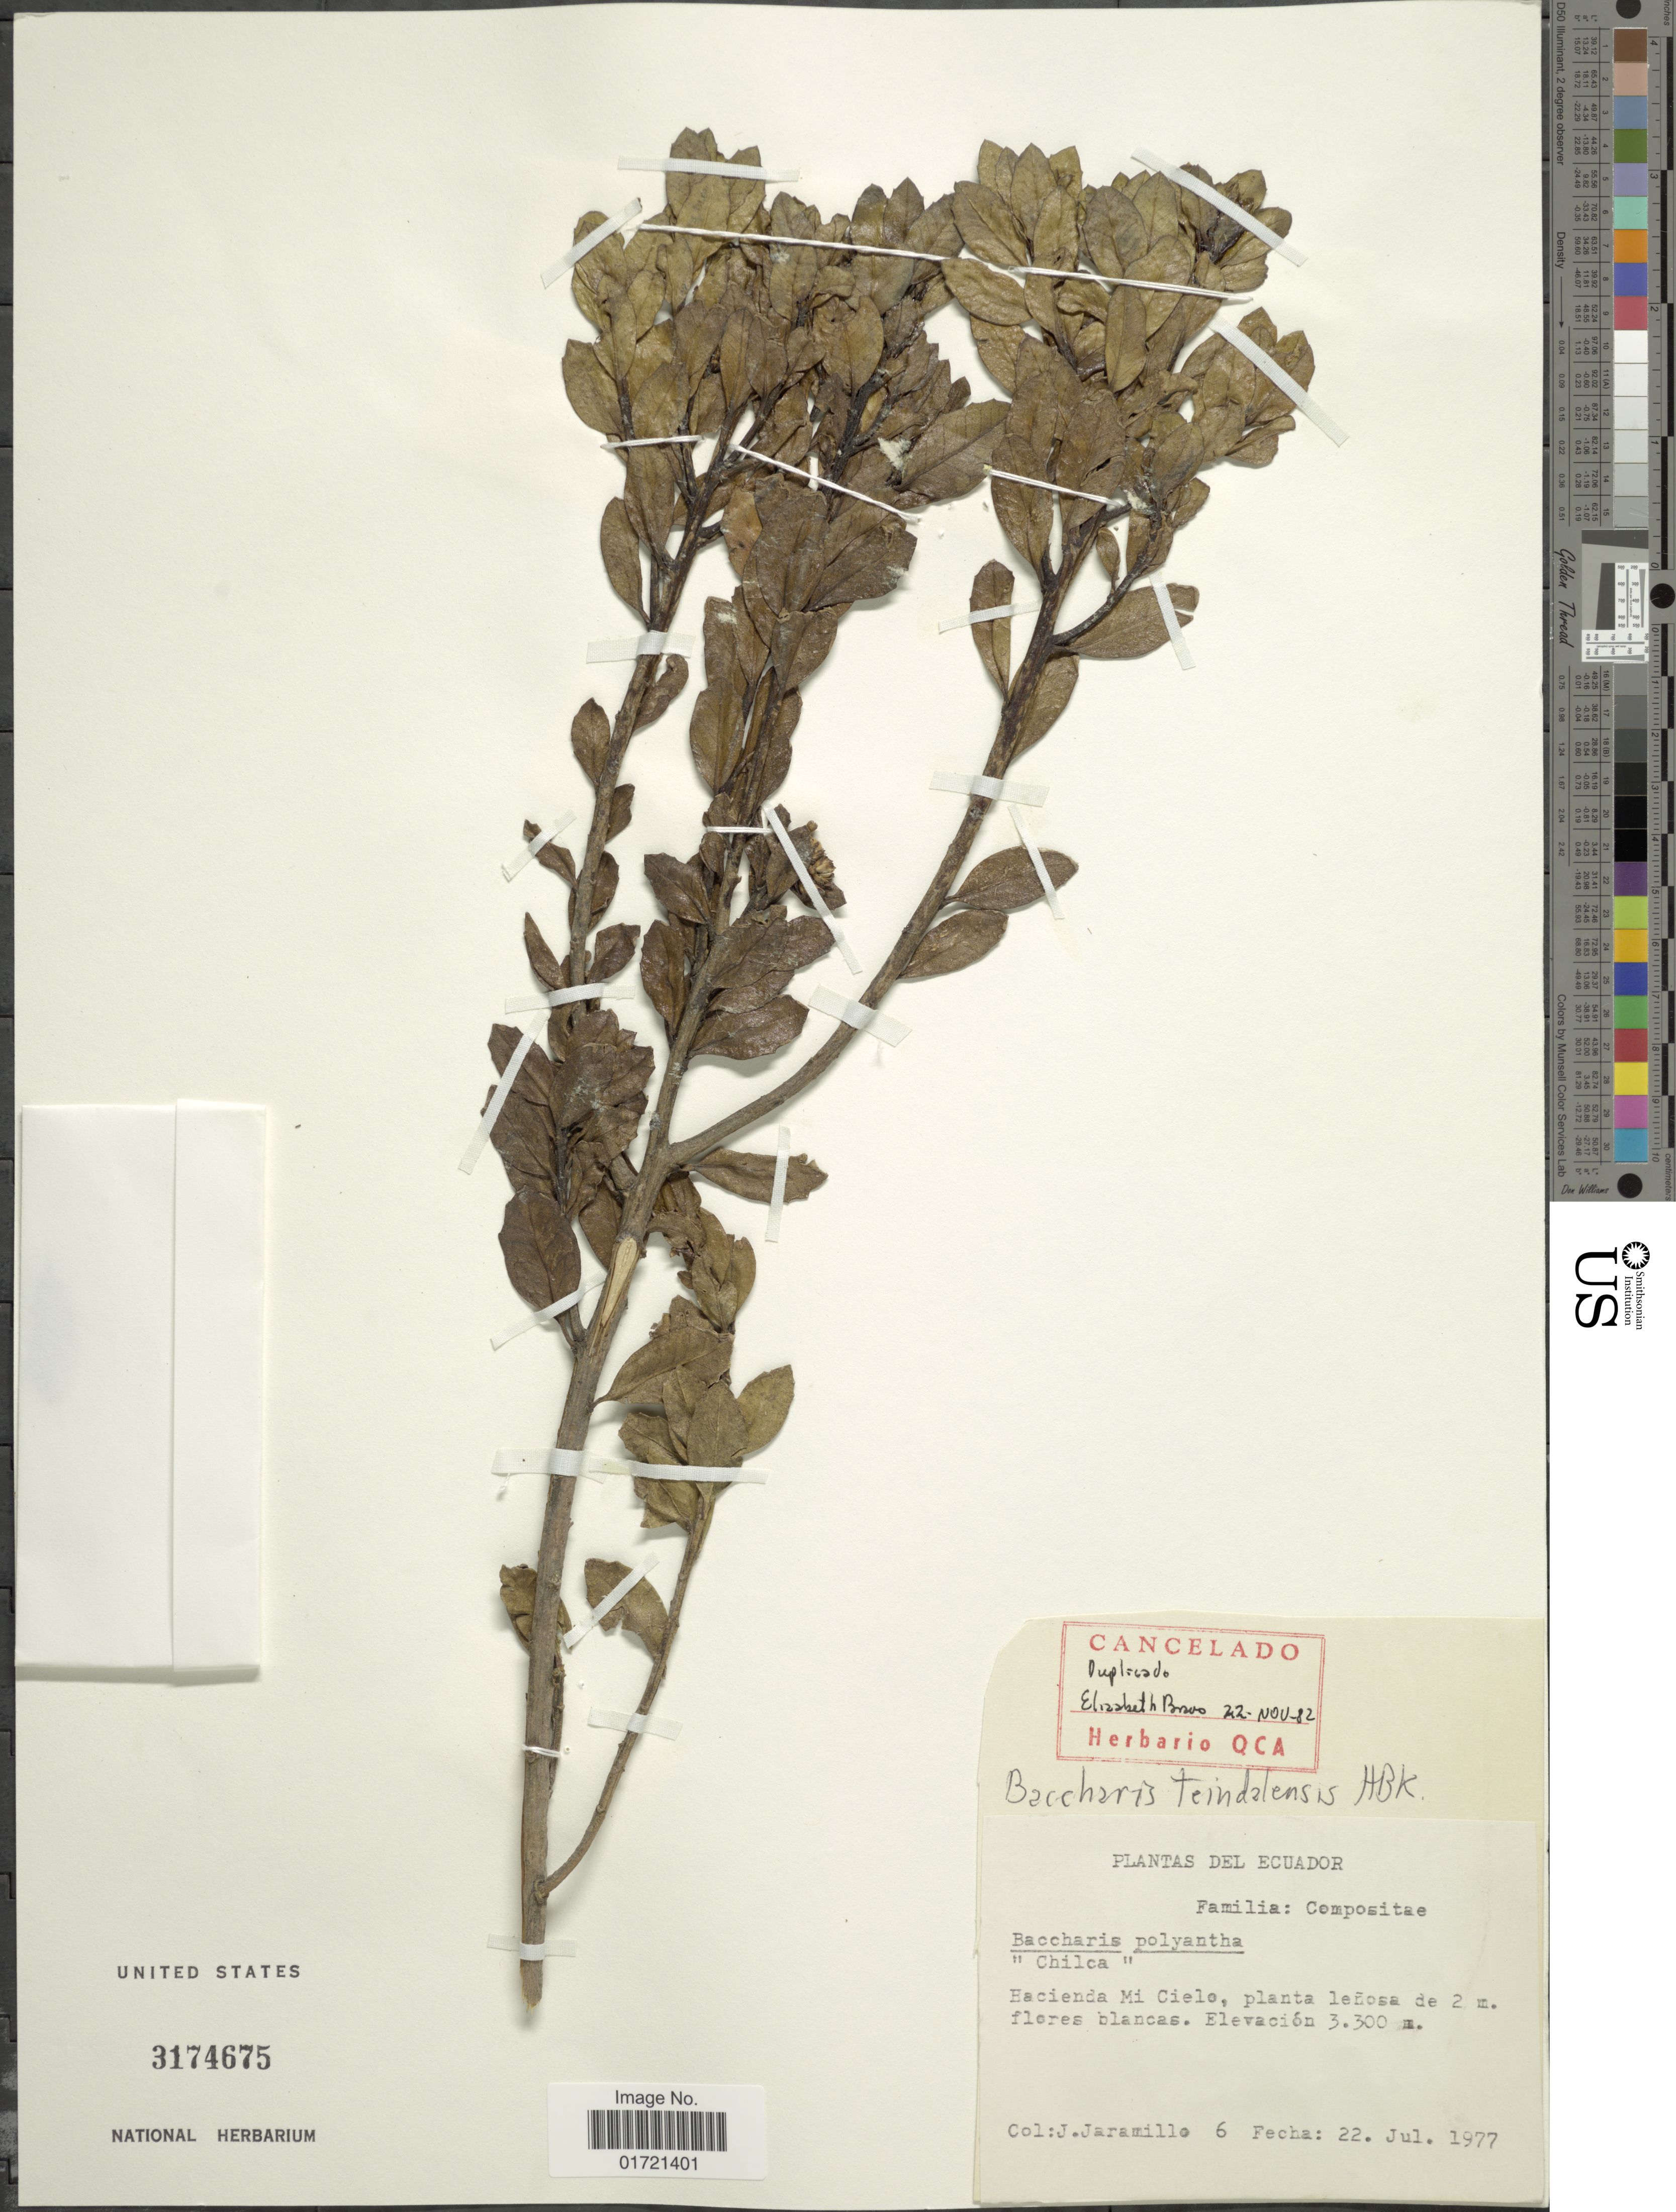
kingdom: Plantae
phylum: Tracheophyta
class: Magnoliopsida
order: Asterales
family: Asteraceae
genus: Baccharis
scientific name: Baccharis teindalensis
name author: Kunth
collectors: J. Jaramillo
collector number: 6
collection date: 1977-07-22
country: Ecuador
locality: Hacienda Mi Cielo.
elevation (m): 3300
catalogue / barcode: US 3174675